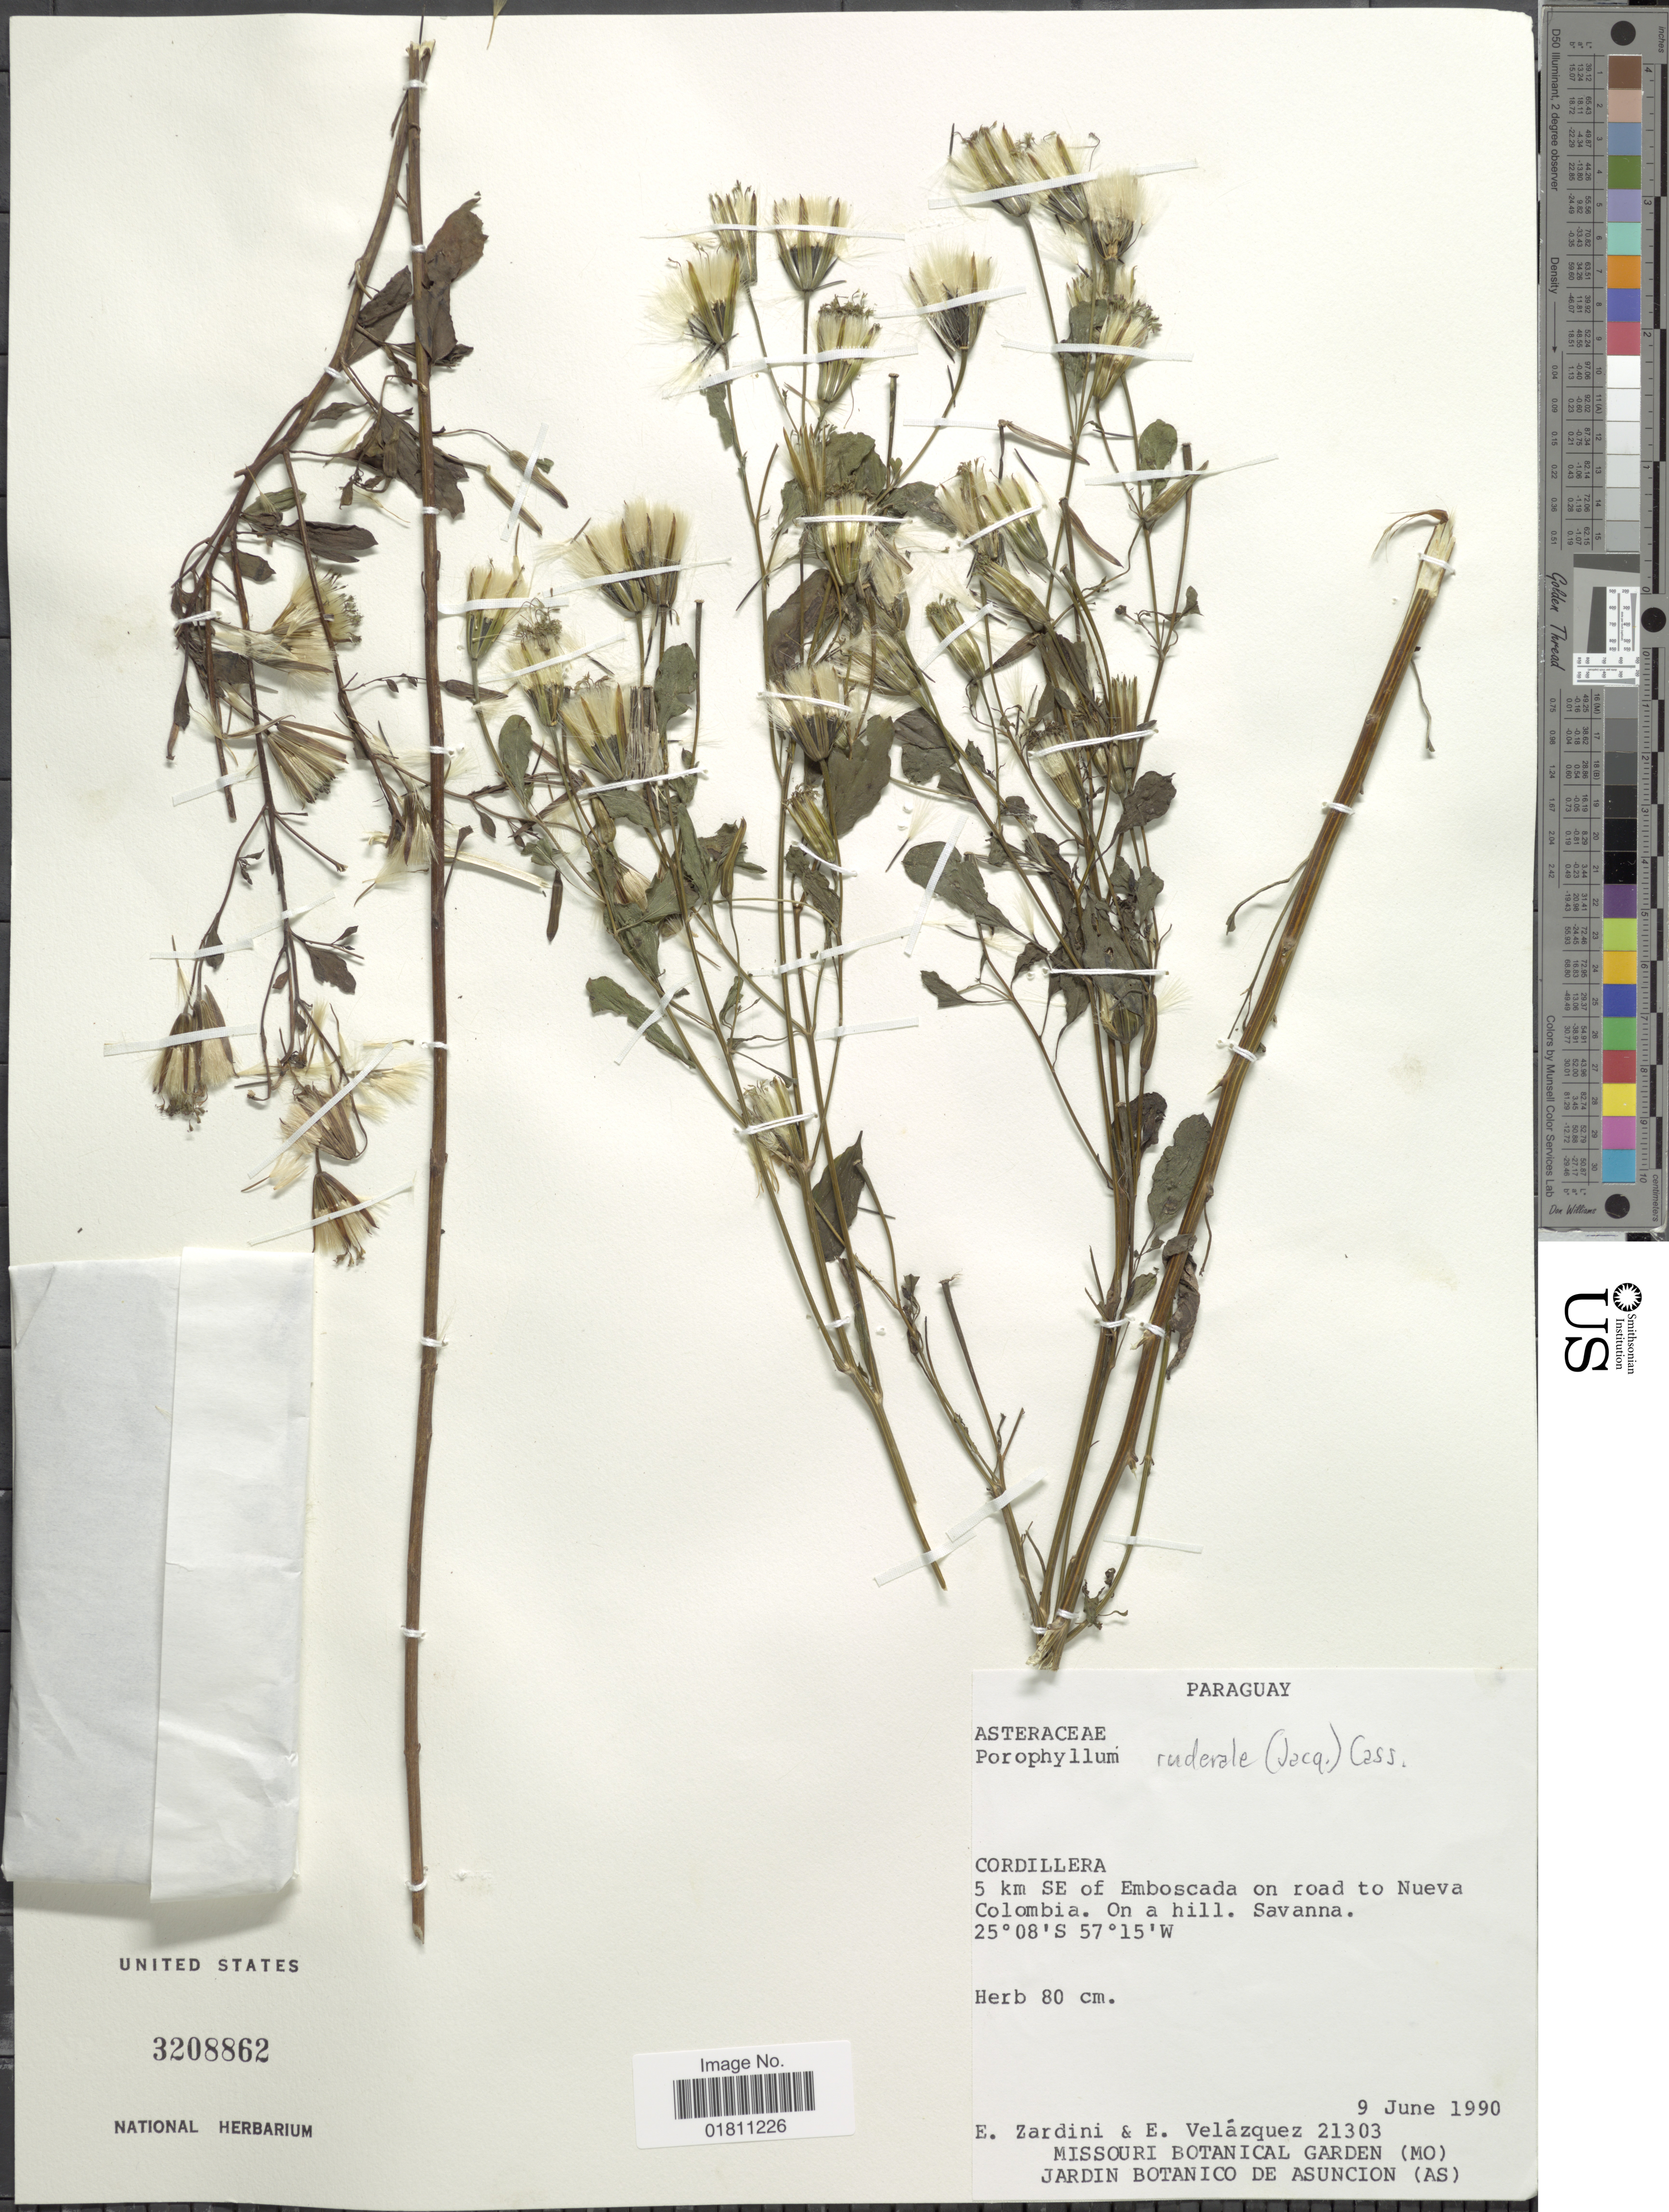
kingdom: Plantae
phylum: Tracheophyta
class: Magnoliopsida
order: Asterales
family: Asteraceae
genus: Porophyllum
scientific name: Porophyllum ruderale subsp. ruderale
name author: (Jacq.) Cass.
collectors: E. M. Zardini & E. Velazquez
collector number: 21303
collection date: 1990-06-09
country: Paraguay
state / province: Cordillera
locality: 5 km SE of Emboscada on road to Nueva Colombia. On a hill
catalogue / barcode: US 3208862